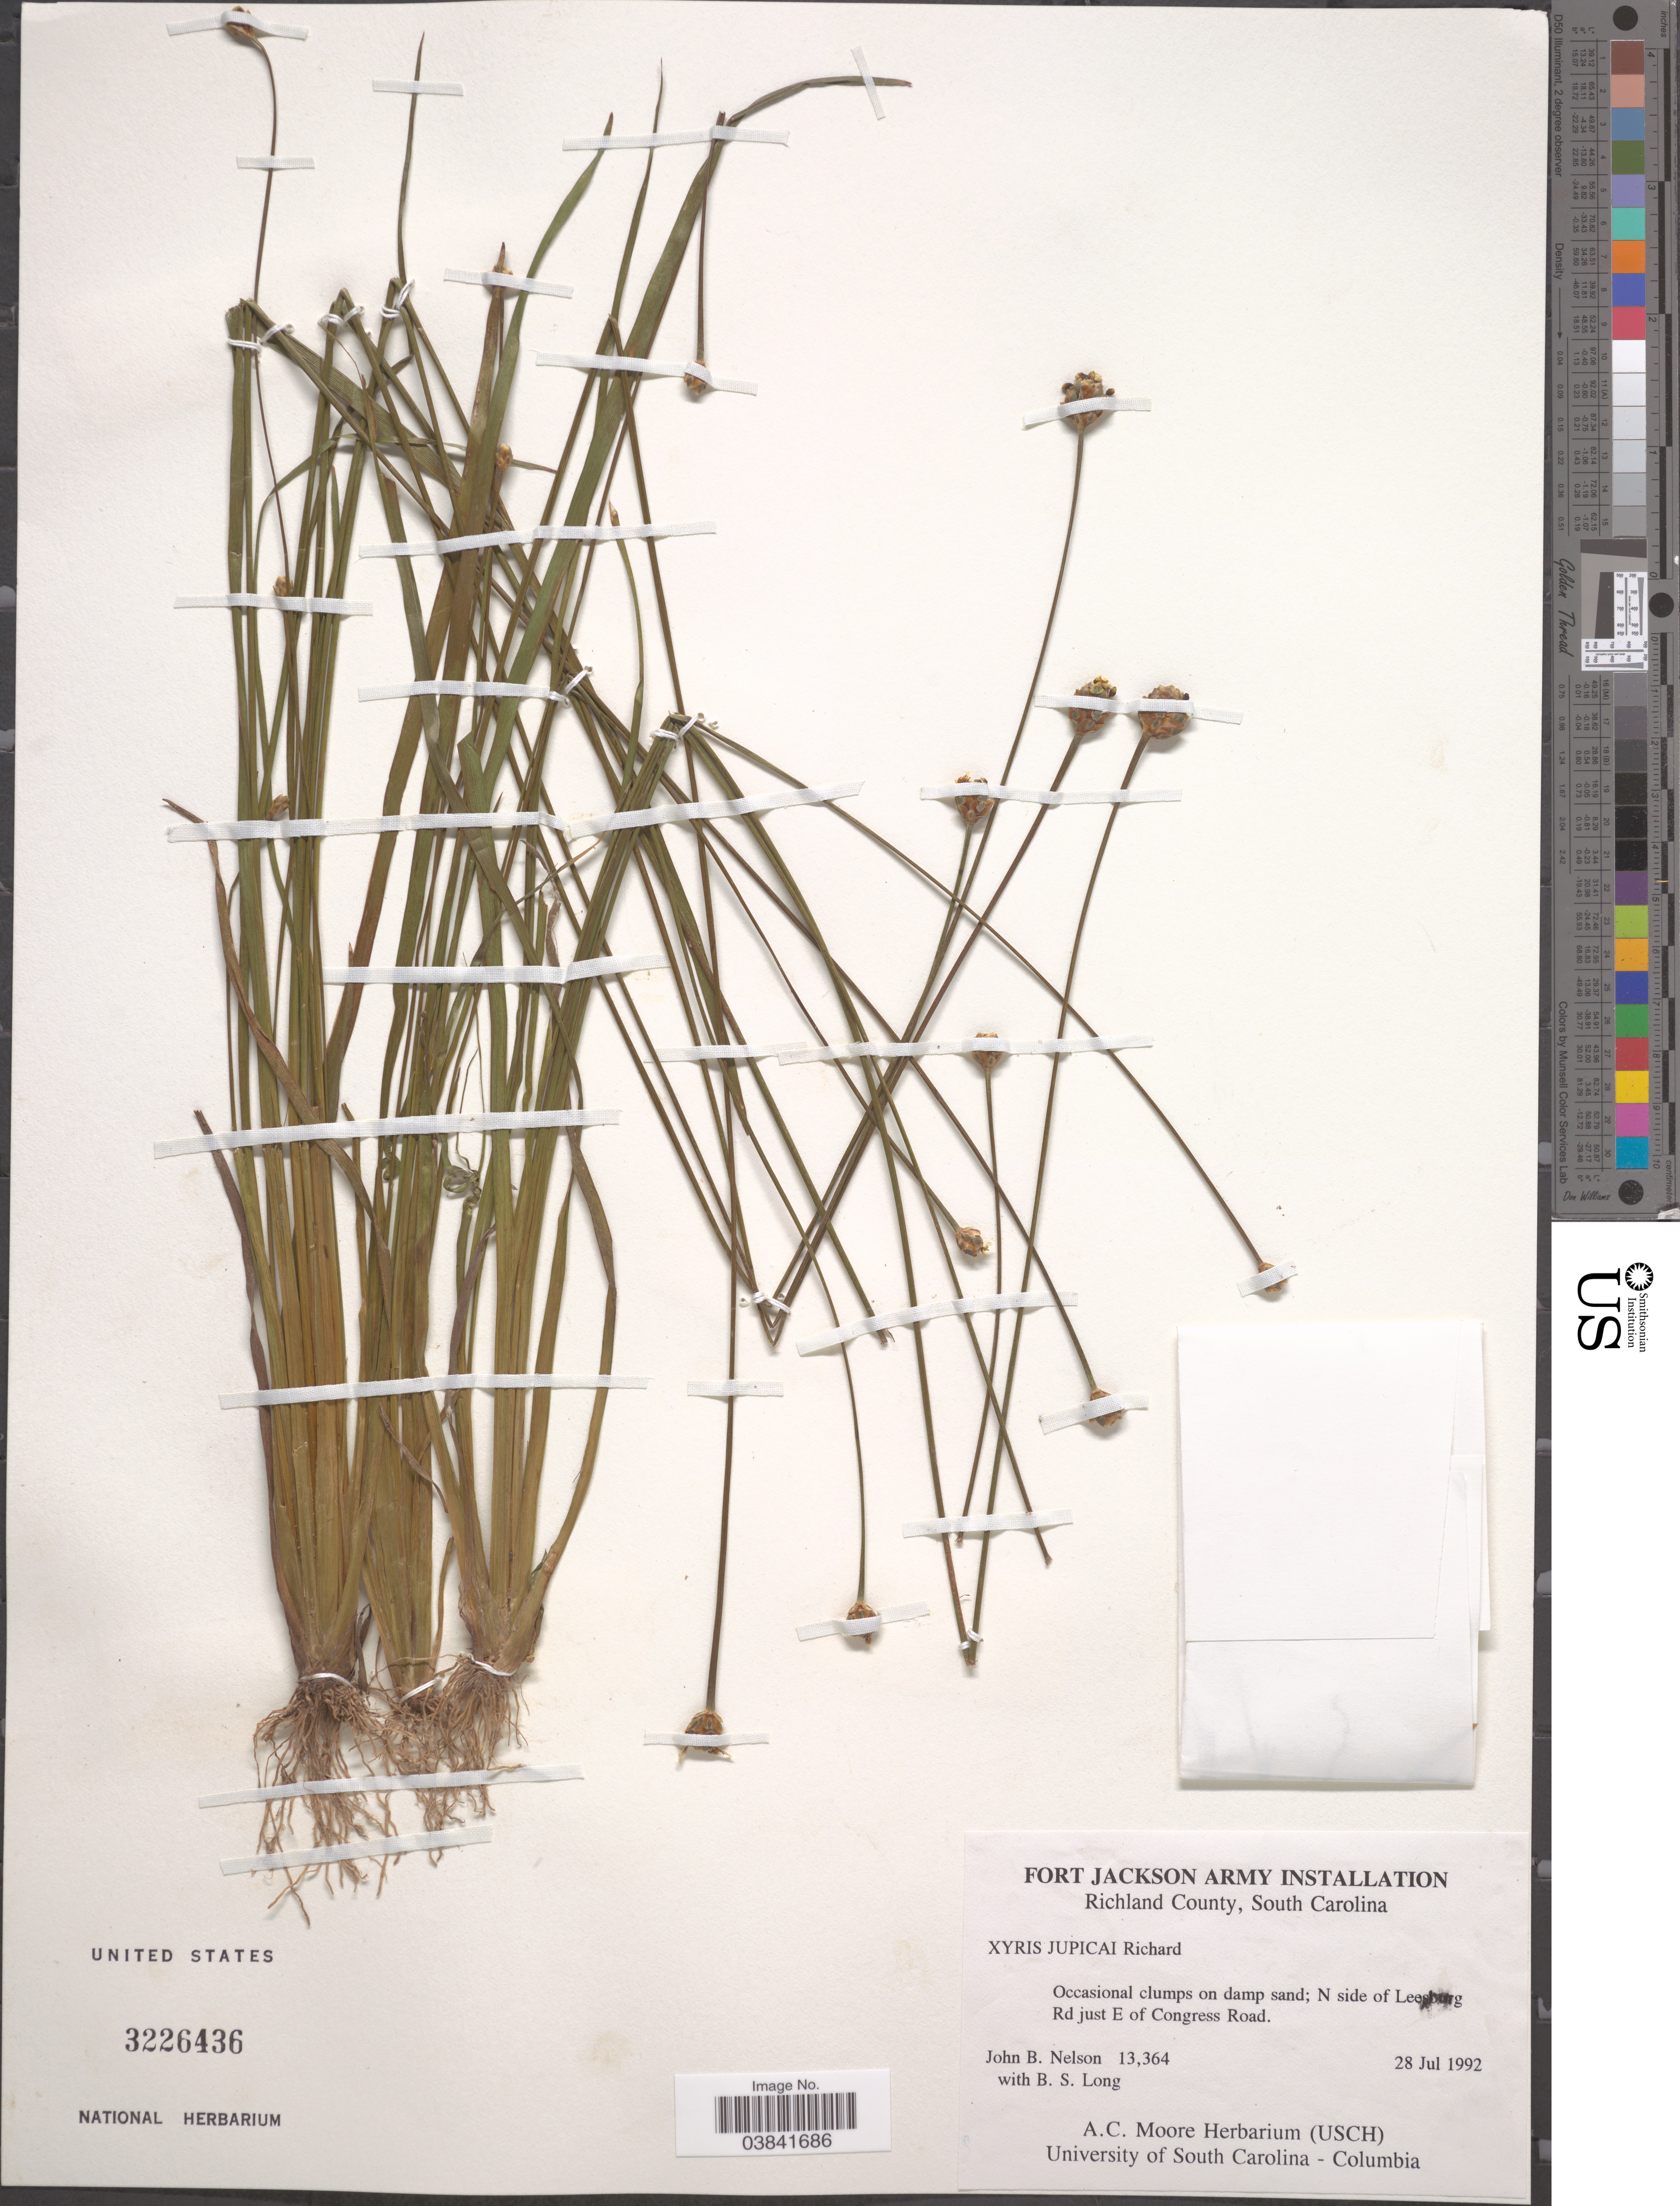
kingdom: Plantae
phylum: Tracheophyta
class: Liliopsida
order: Poales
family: Xyridaceae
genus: Xyris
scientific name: Xyris jupicai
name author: Rich.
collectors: J. B. Nelson & B. Long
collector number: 13364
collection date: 1992-07-28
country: United States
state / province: South Carolina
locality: Fort Jackson Army Installation. Richland County. N side of Leesburg Rd just E of Congress Road.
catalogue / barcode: US 3226436